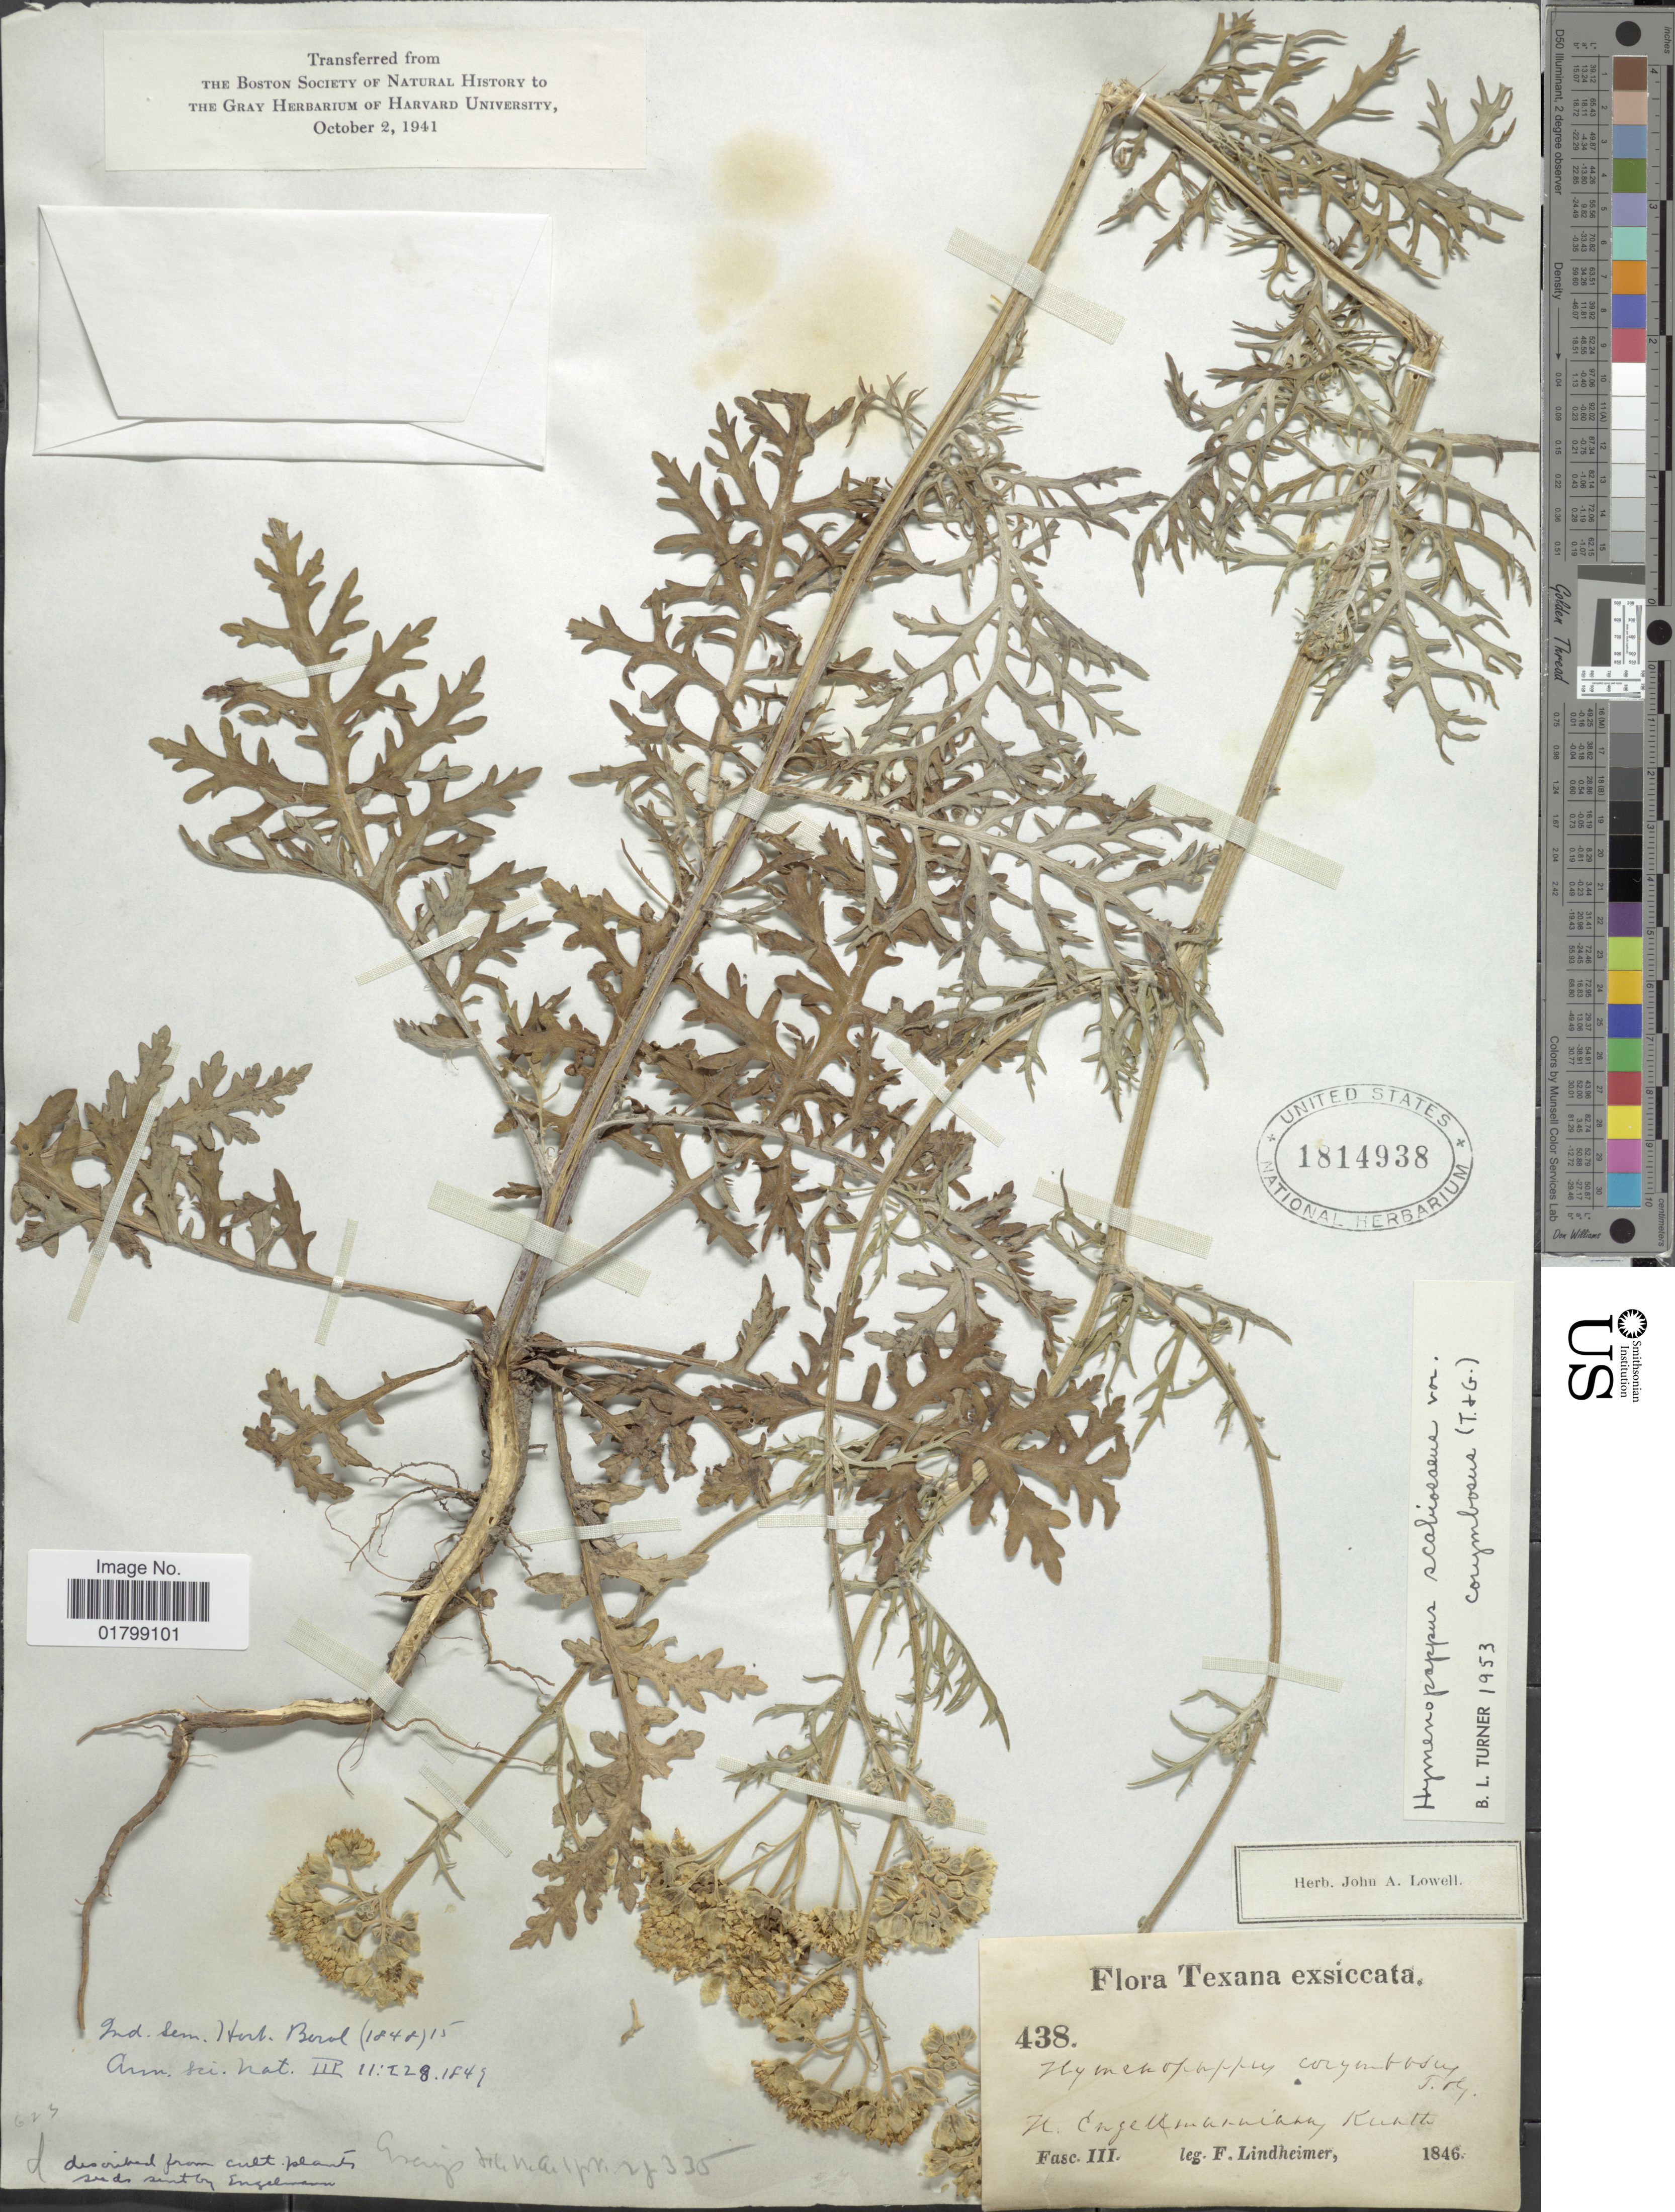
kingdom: Plantae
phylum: Tracheophyta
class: Magnoliopsida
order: Asterales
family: Asteraceae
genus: Hymenopappus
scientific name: Hymenopappus scabiosaeus var. corymbosus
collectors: F. Lindheimer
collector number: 438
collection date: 1846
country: United States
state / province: Texas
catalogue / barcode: US 1814938